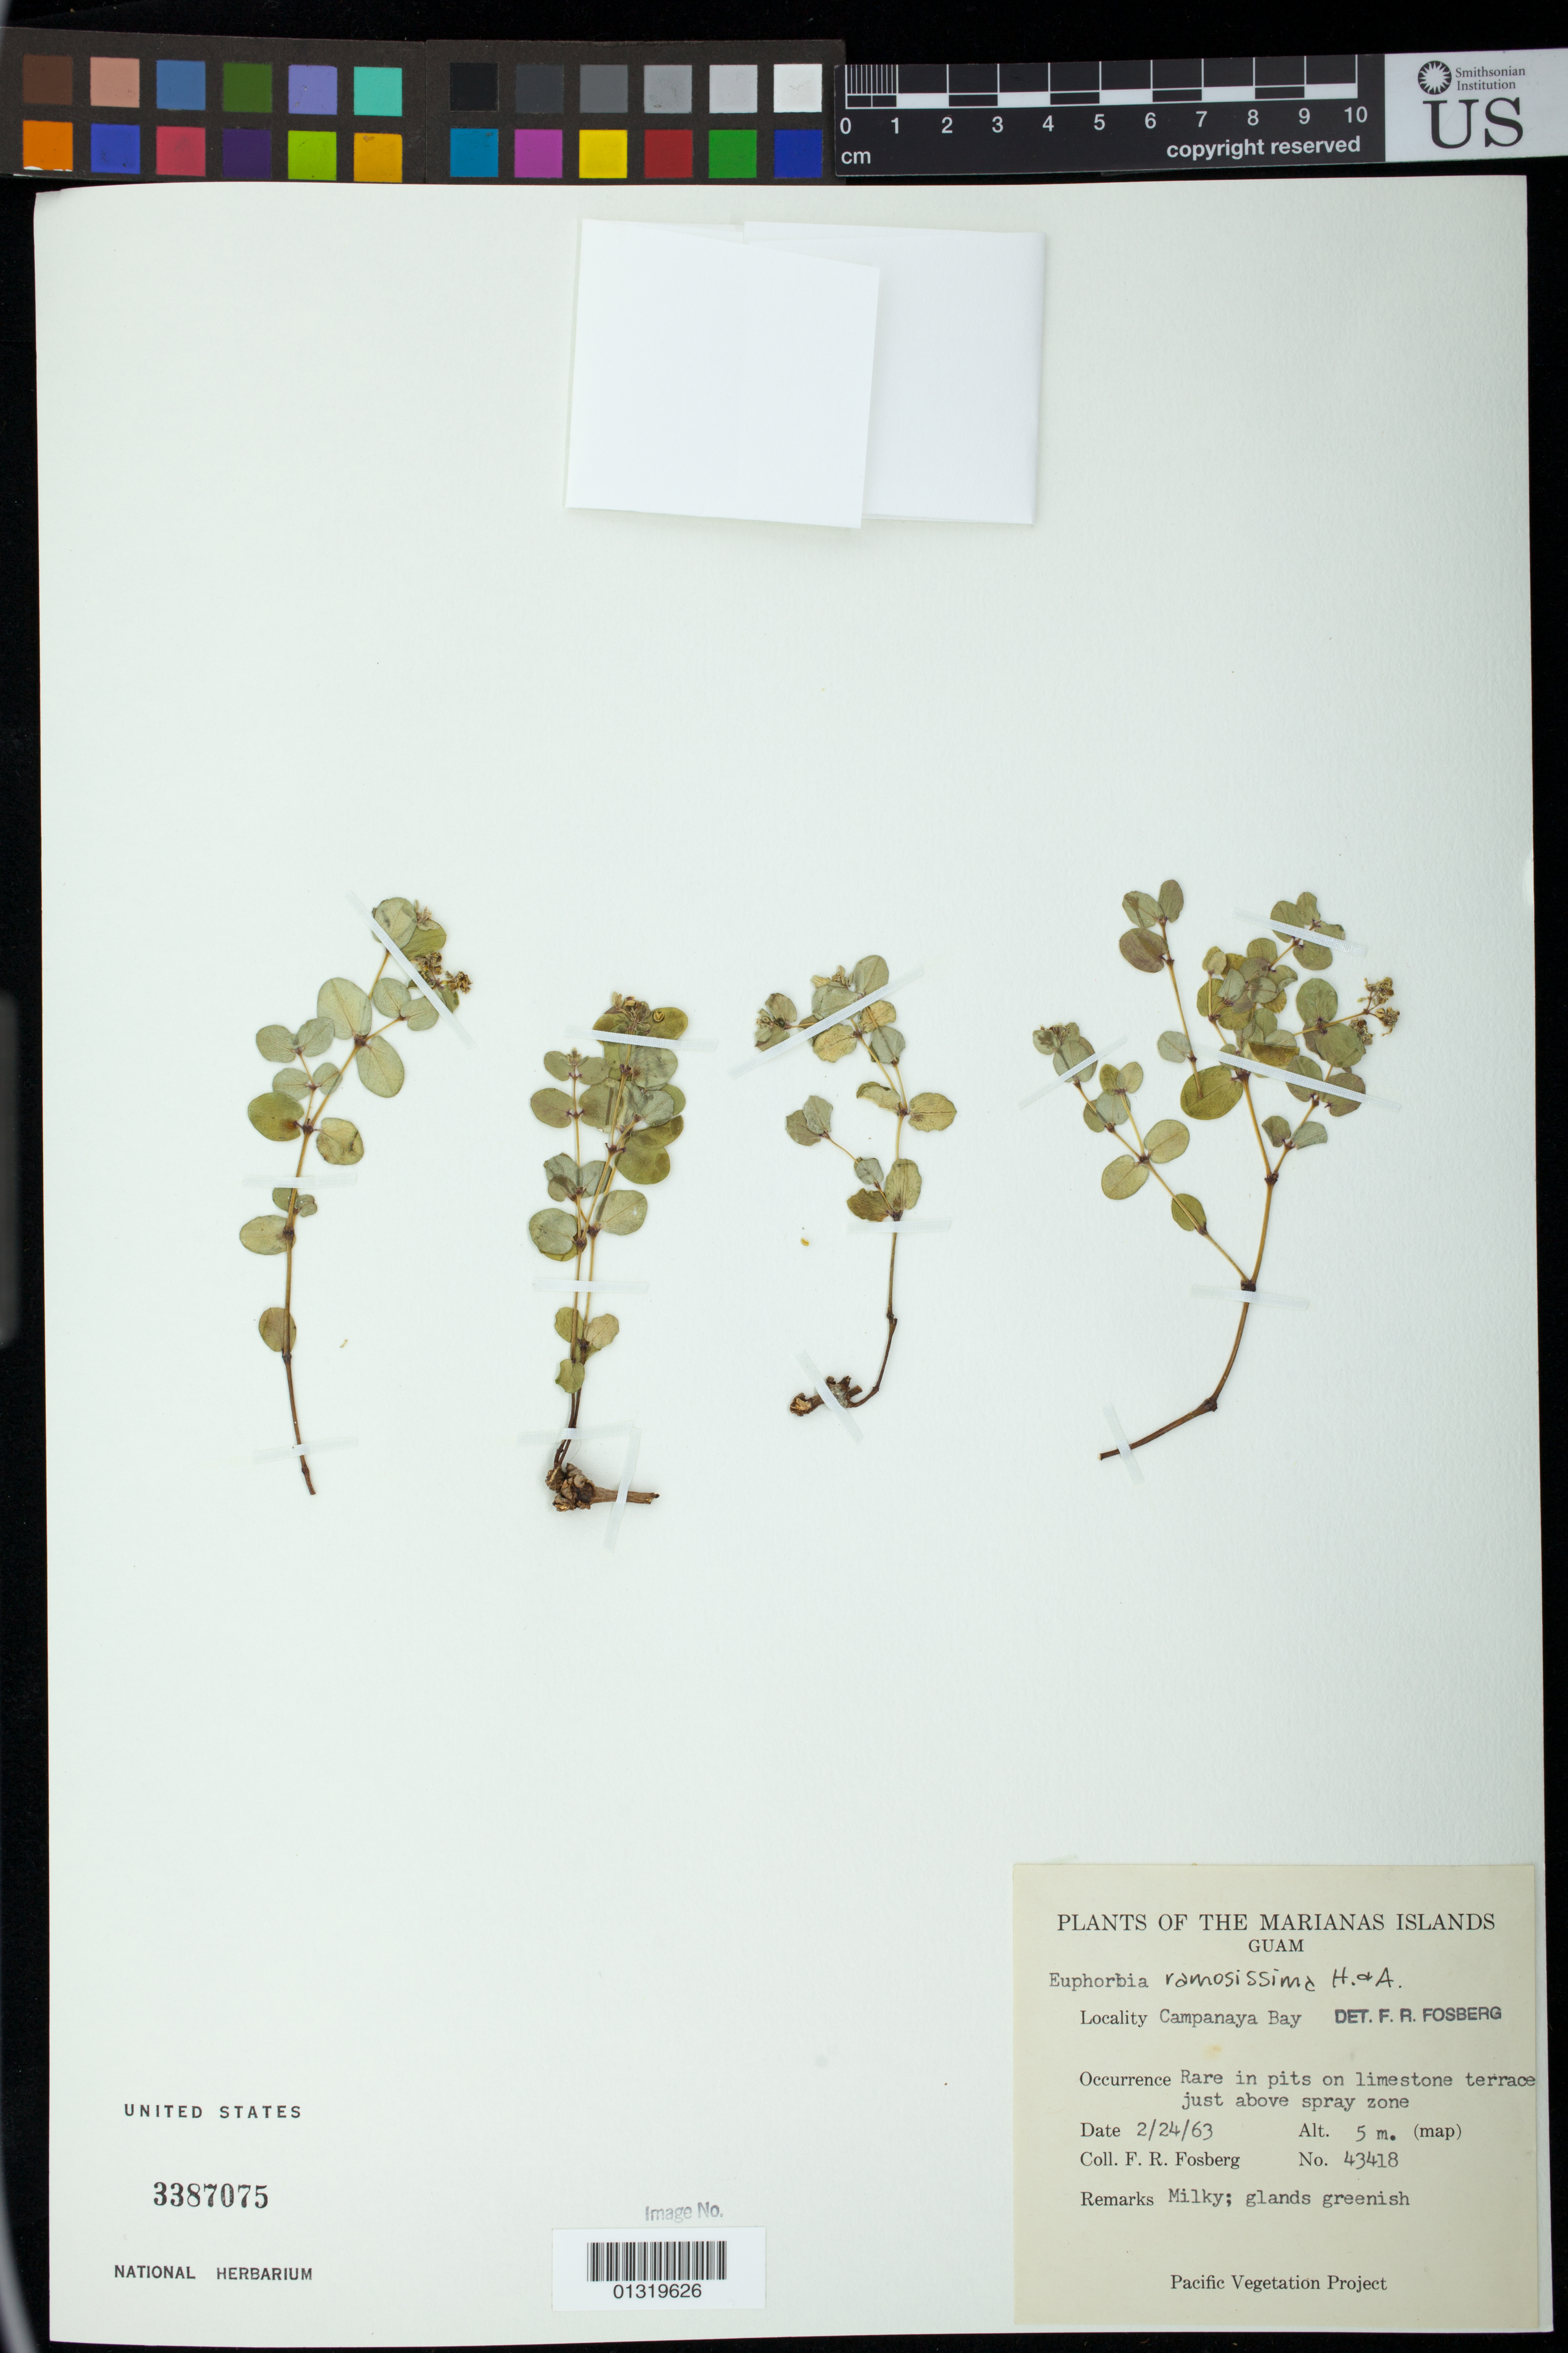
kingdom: Plantae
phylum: Tracheophyta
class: Magnoliopsida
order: Malpighiales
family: Euphorbiaceae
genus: Euphorbia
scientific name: Euphorbia sparrmannii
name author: Boiss.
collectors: F. R. Fosberg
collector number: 43418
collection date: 1963-02-24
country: Guam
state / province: Mangilao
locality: Campanaya Bay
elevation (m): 5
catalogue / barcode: US 3387075